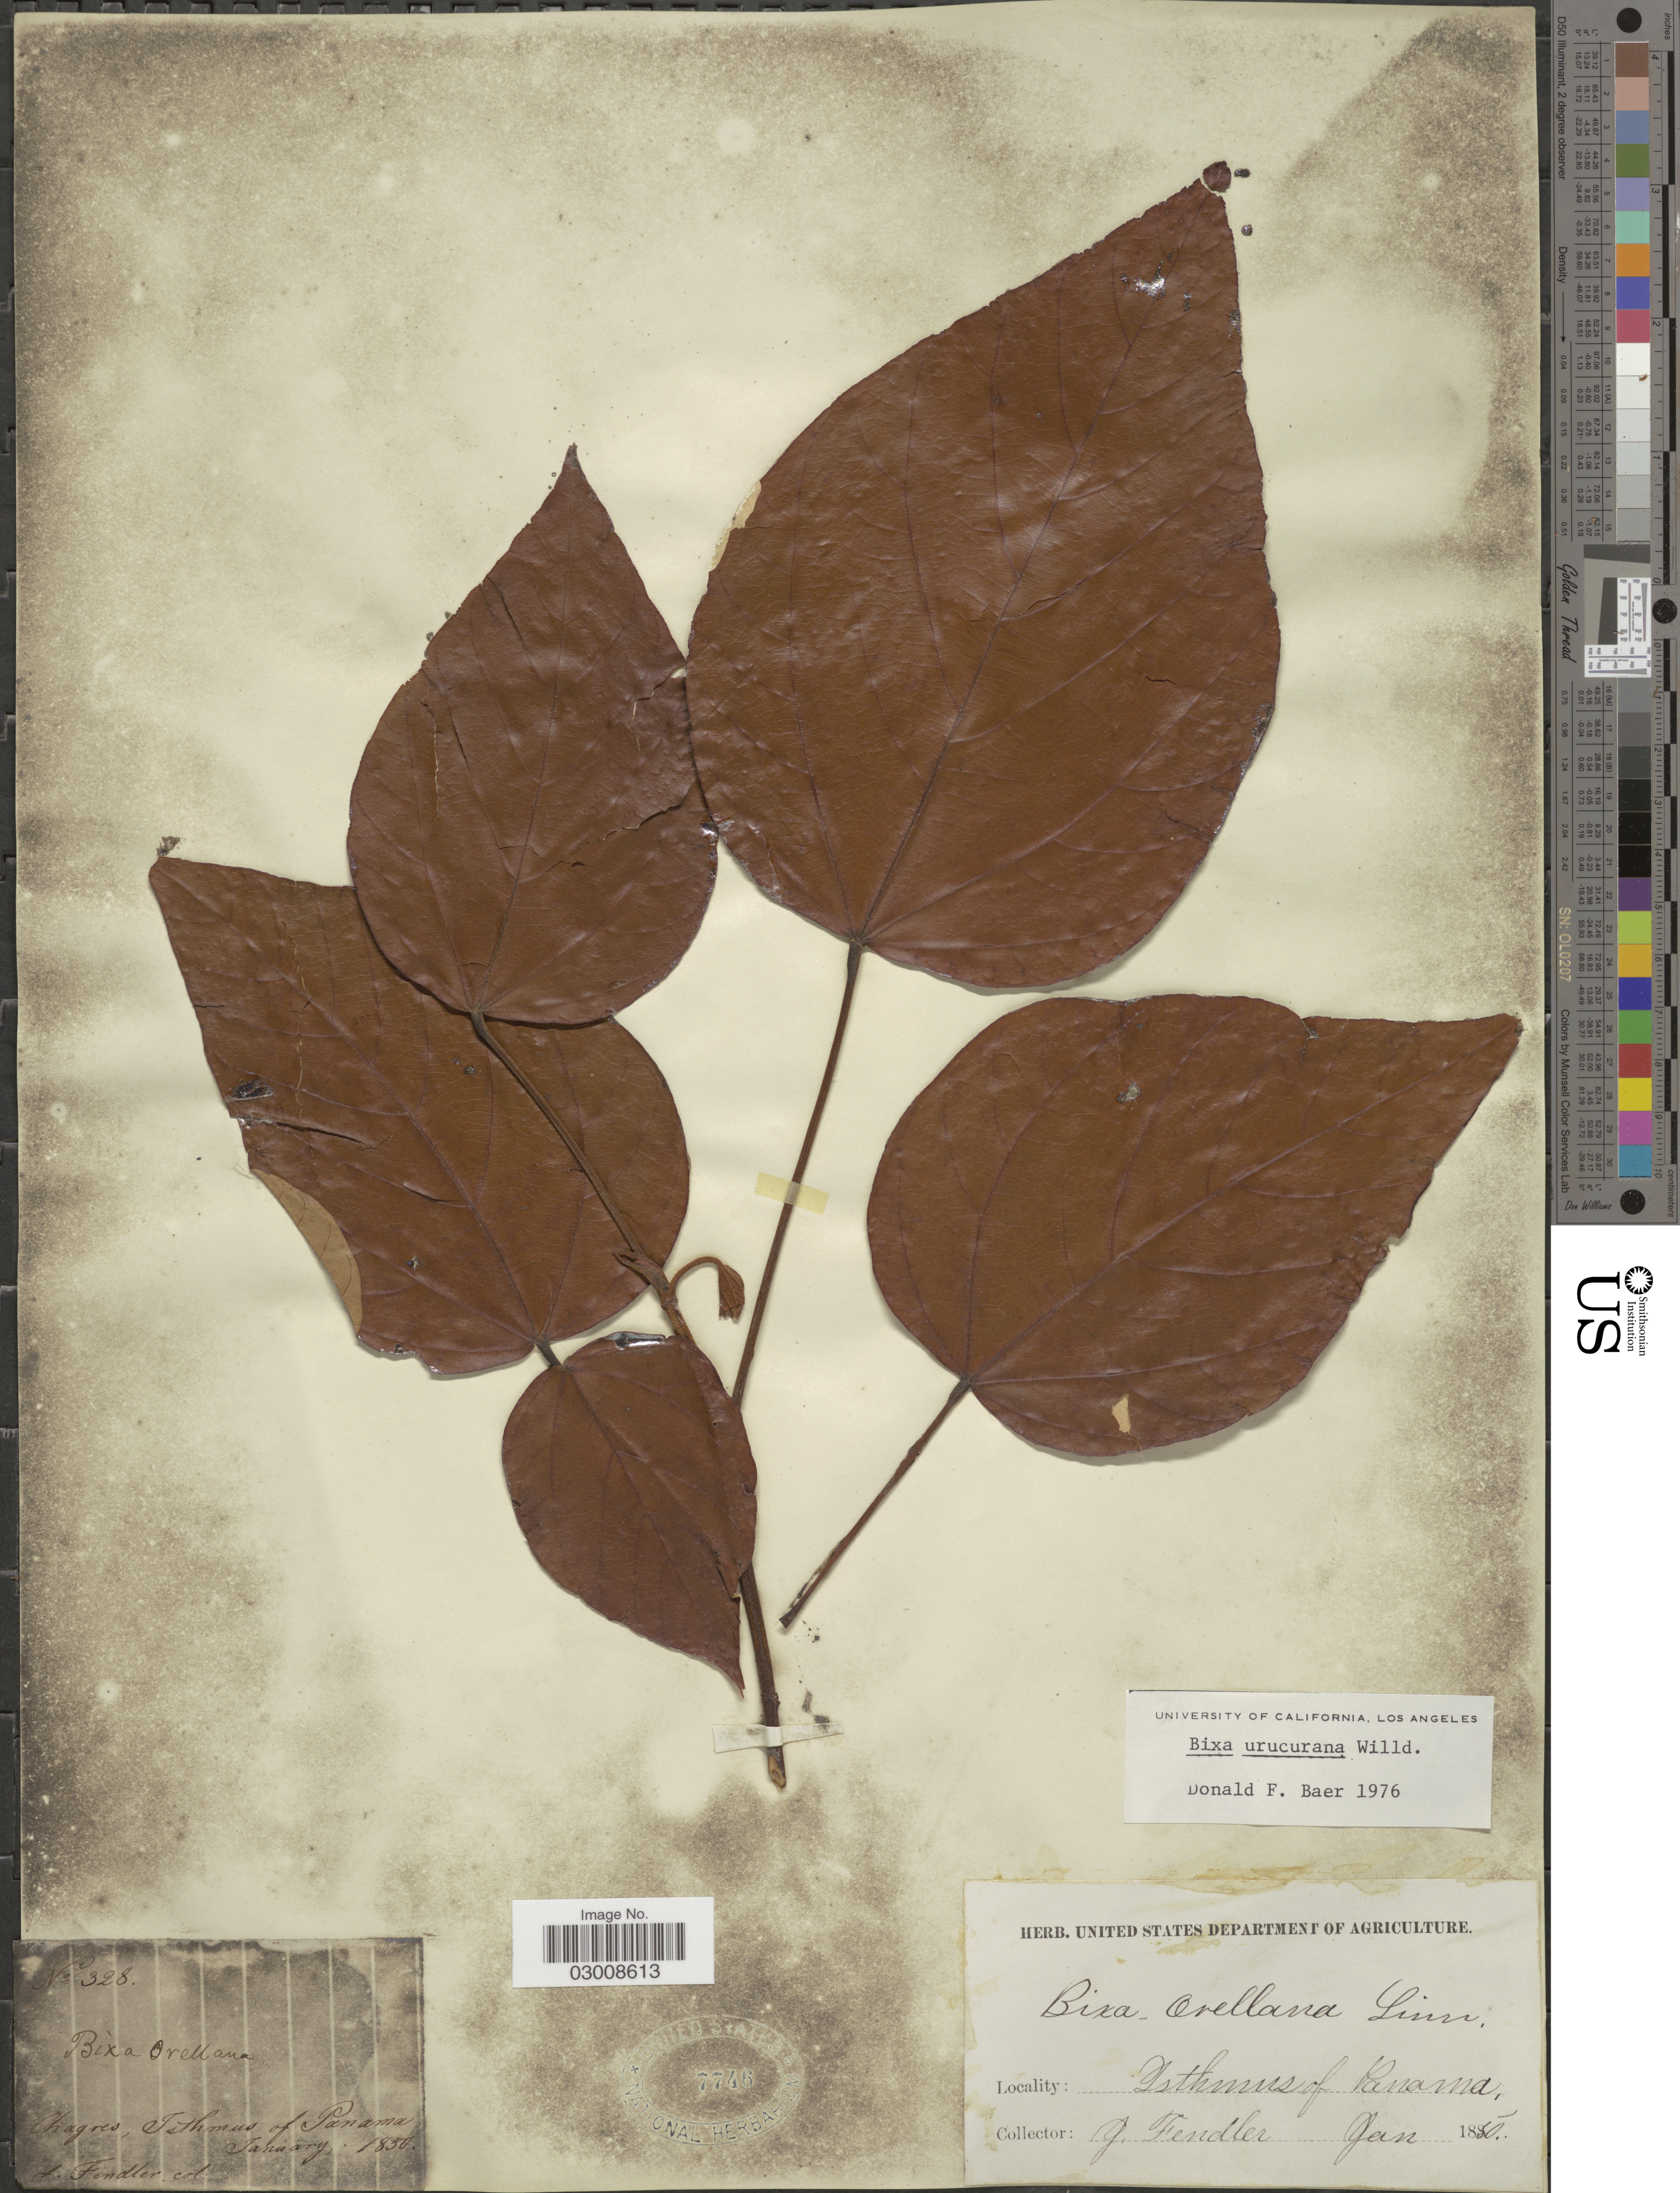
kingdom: Plantae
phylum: Tracheophyta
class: Magnoliopsida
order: Malvales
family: Bixaceae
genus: Bixa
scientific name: Bixa urucurana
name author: Willd.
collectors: A. Fendler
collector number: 328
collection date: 1850-01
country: Panama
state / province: Panamá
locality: Chagres, Isthmus of Panama.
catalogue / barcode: US 7746